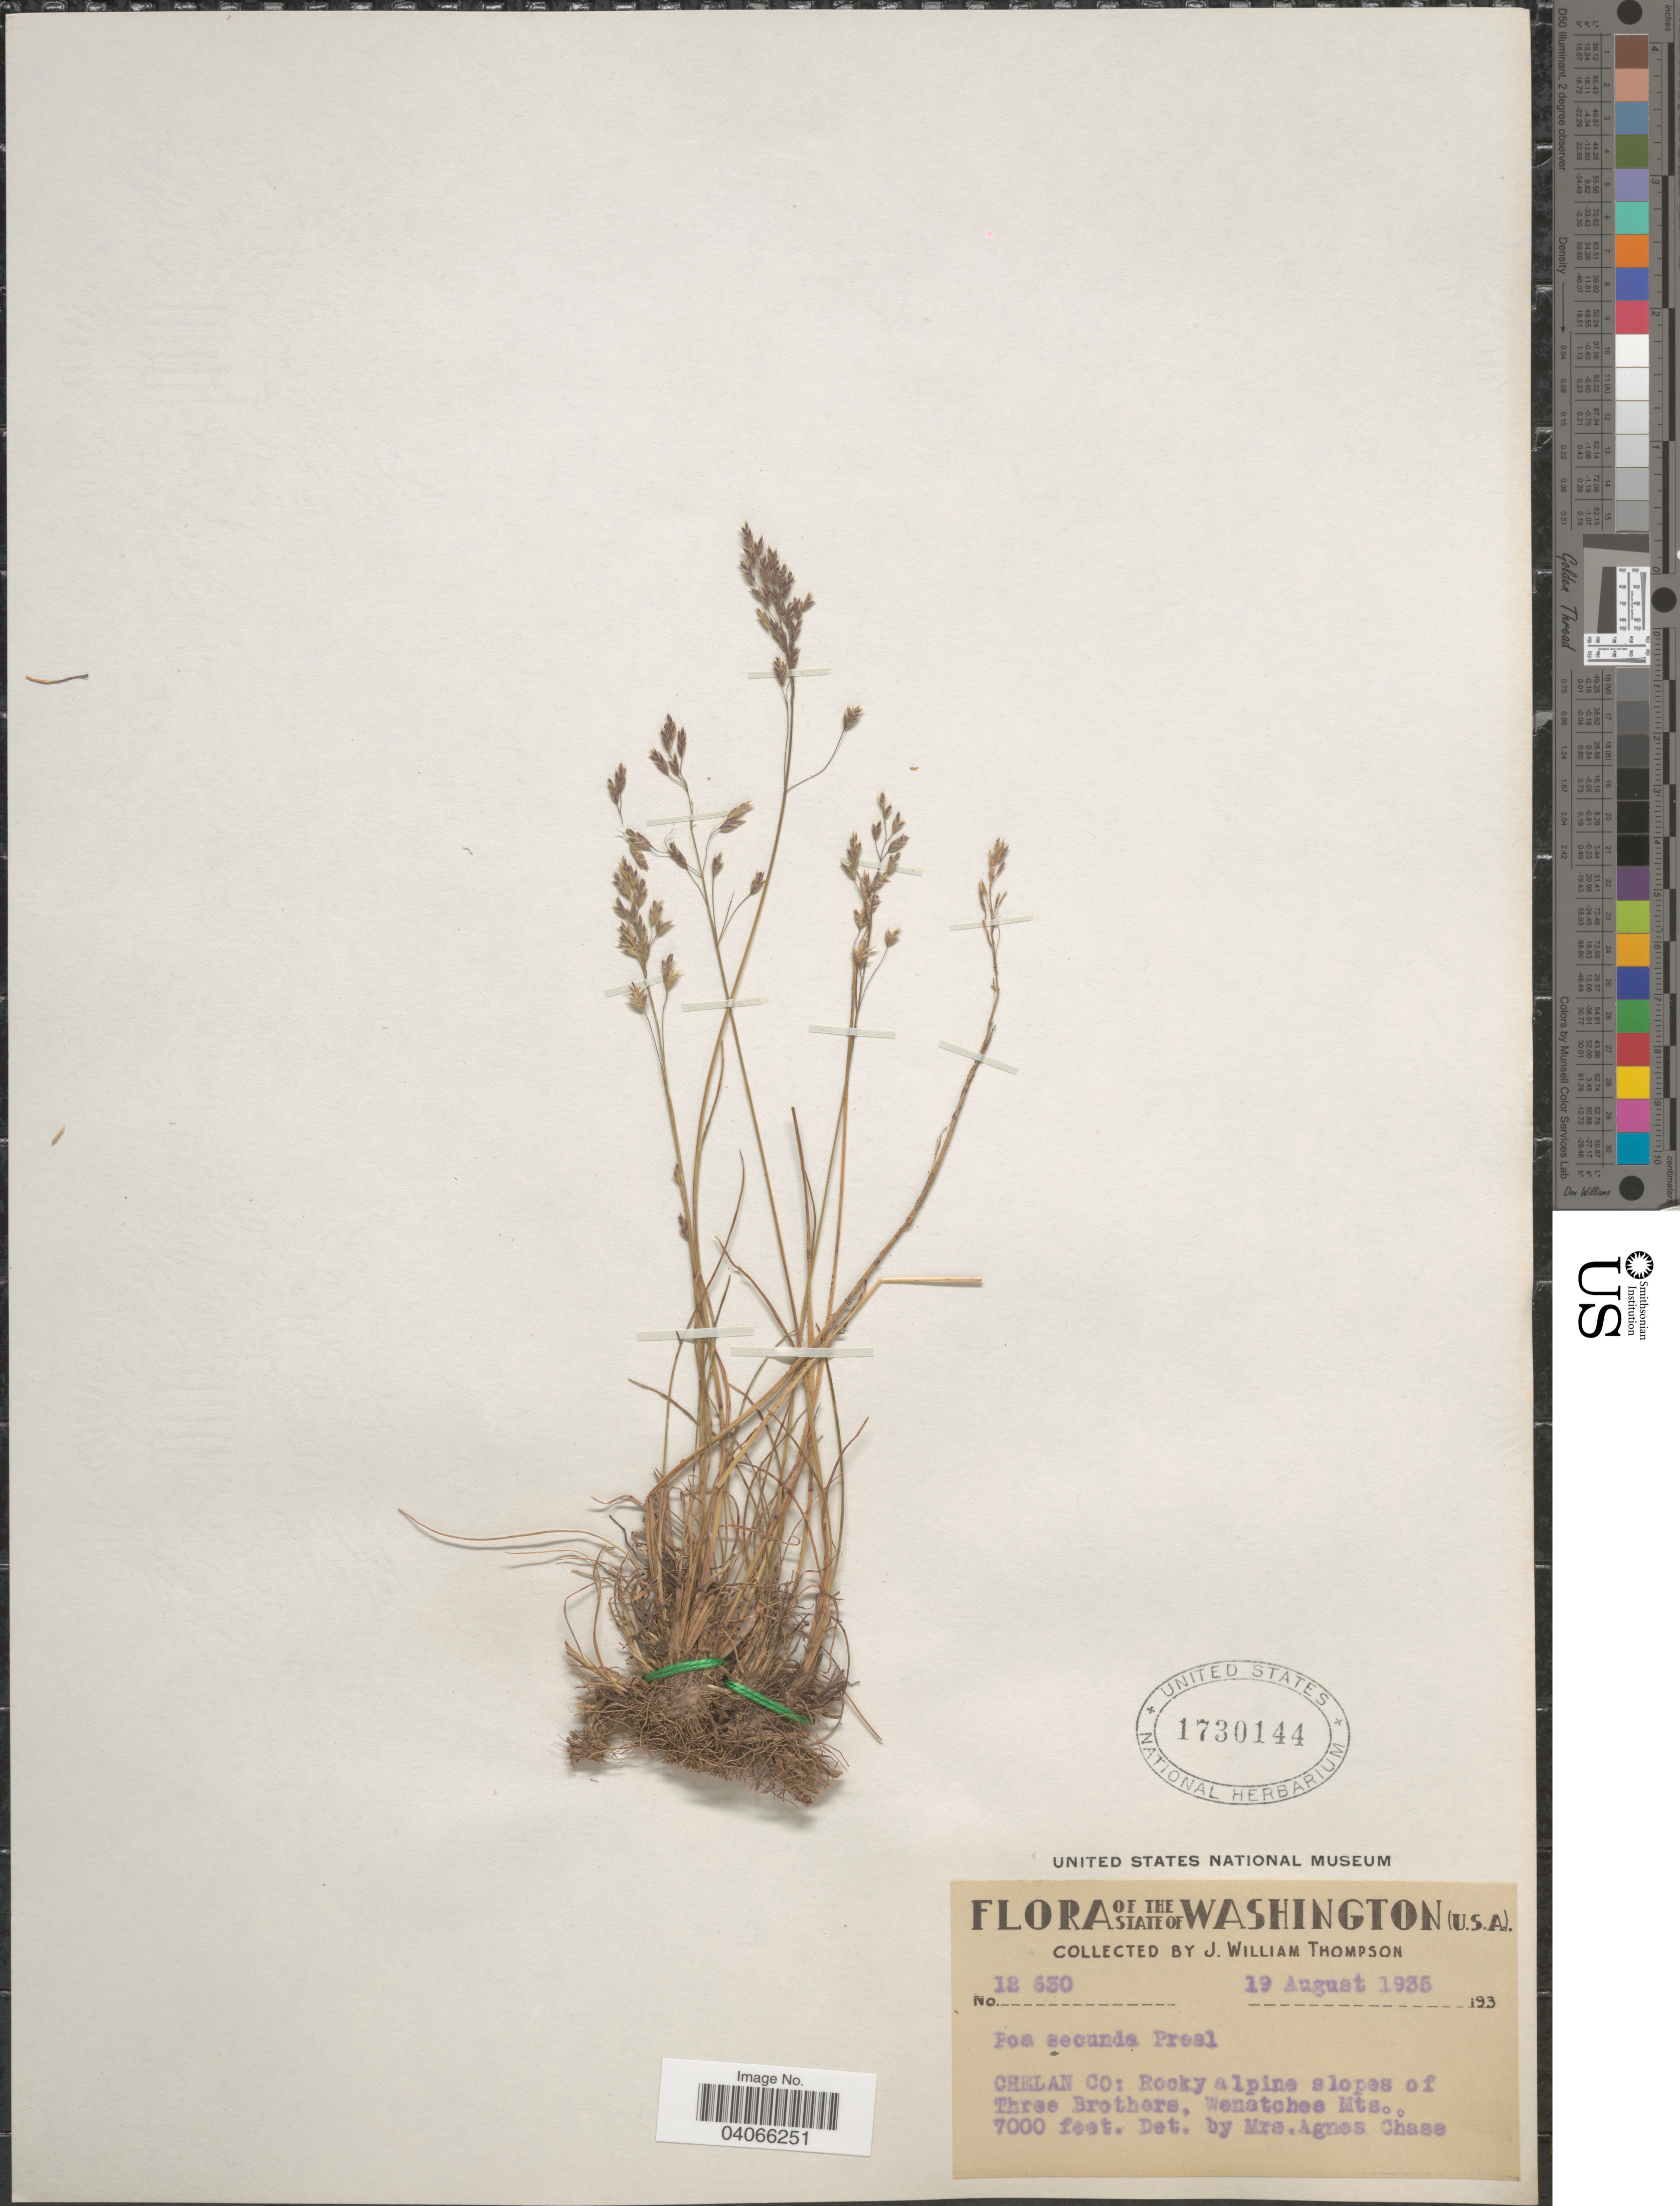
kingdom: Plantae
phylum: Tracheophyta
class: Liliopsida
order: Poales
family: Poaceae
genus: Poa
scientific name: Poa secunda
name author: J. Presl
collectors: J. W. Thompson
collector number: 12630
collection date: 1935-08-19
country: United States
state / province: Washington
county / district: Chelan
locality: Chelan Co: Rocky alpine slopes of Three Brothers, Wenatchee Mts.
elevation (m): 2134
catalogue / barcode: US 1730144